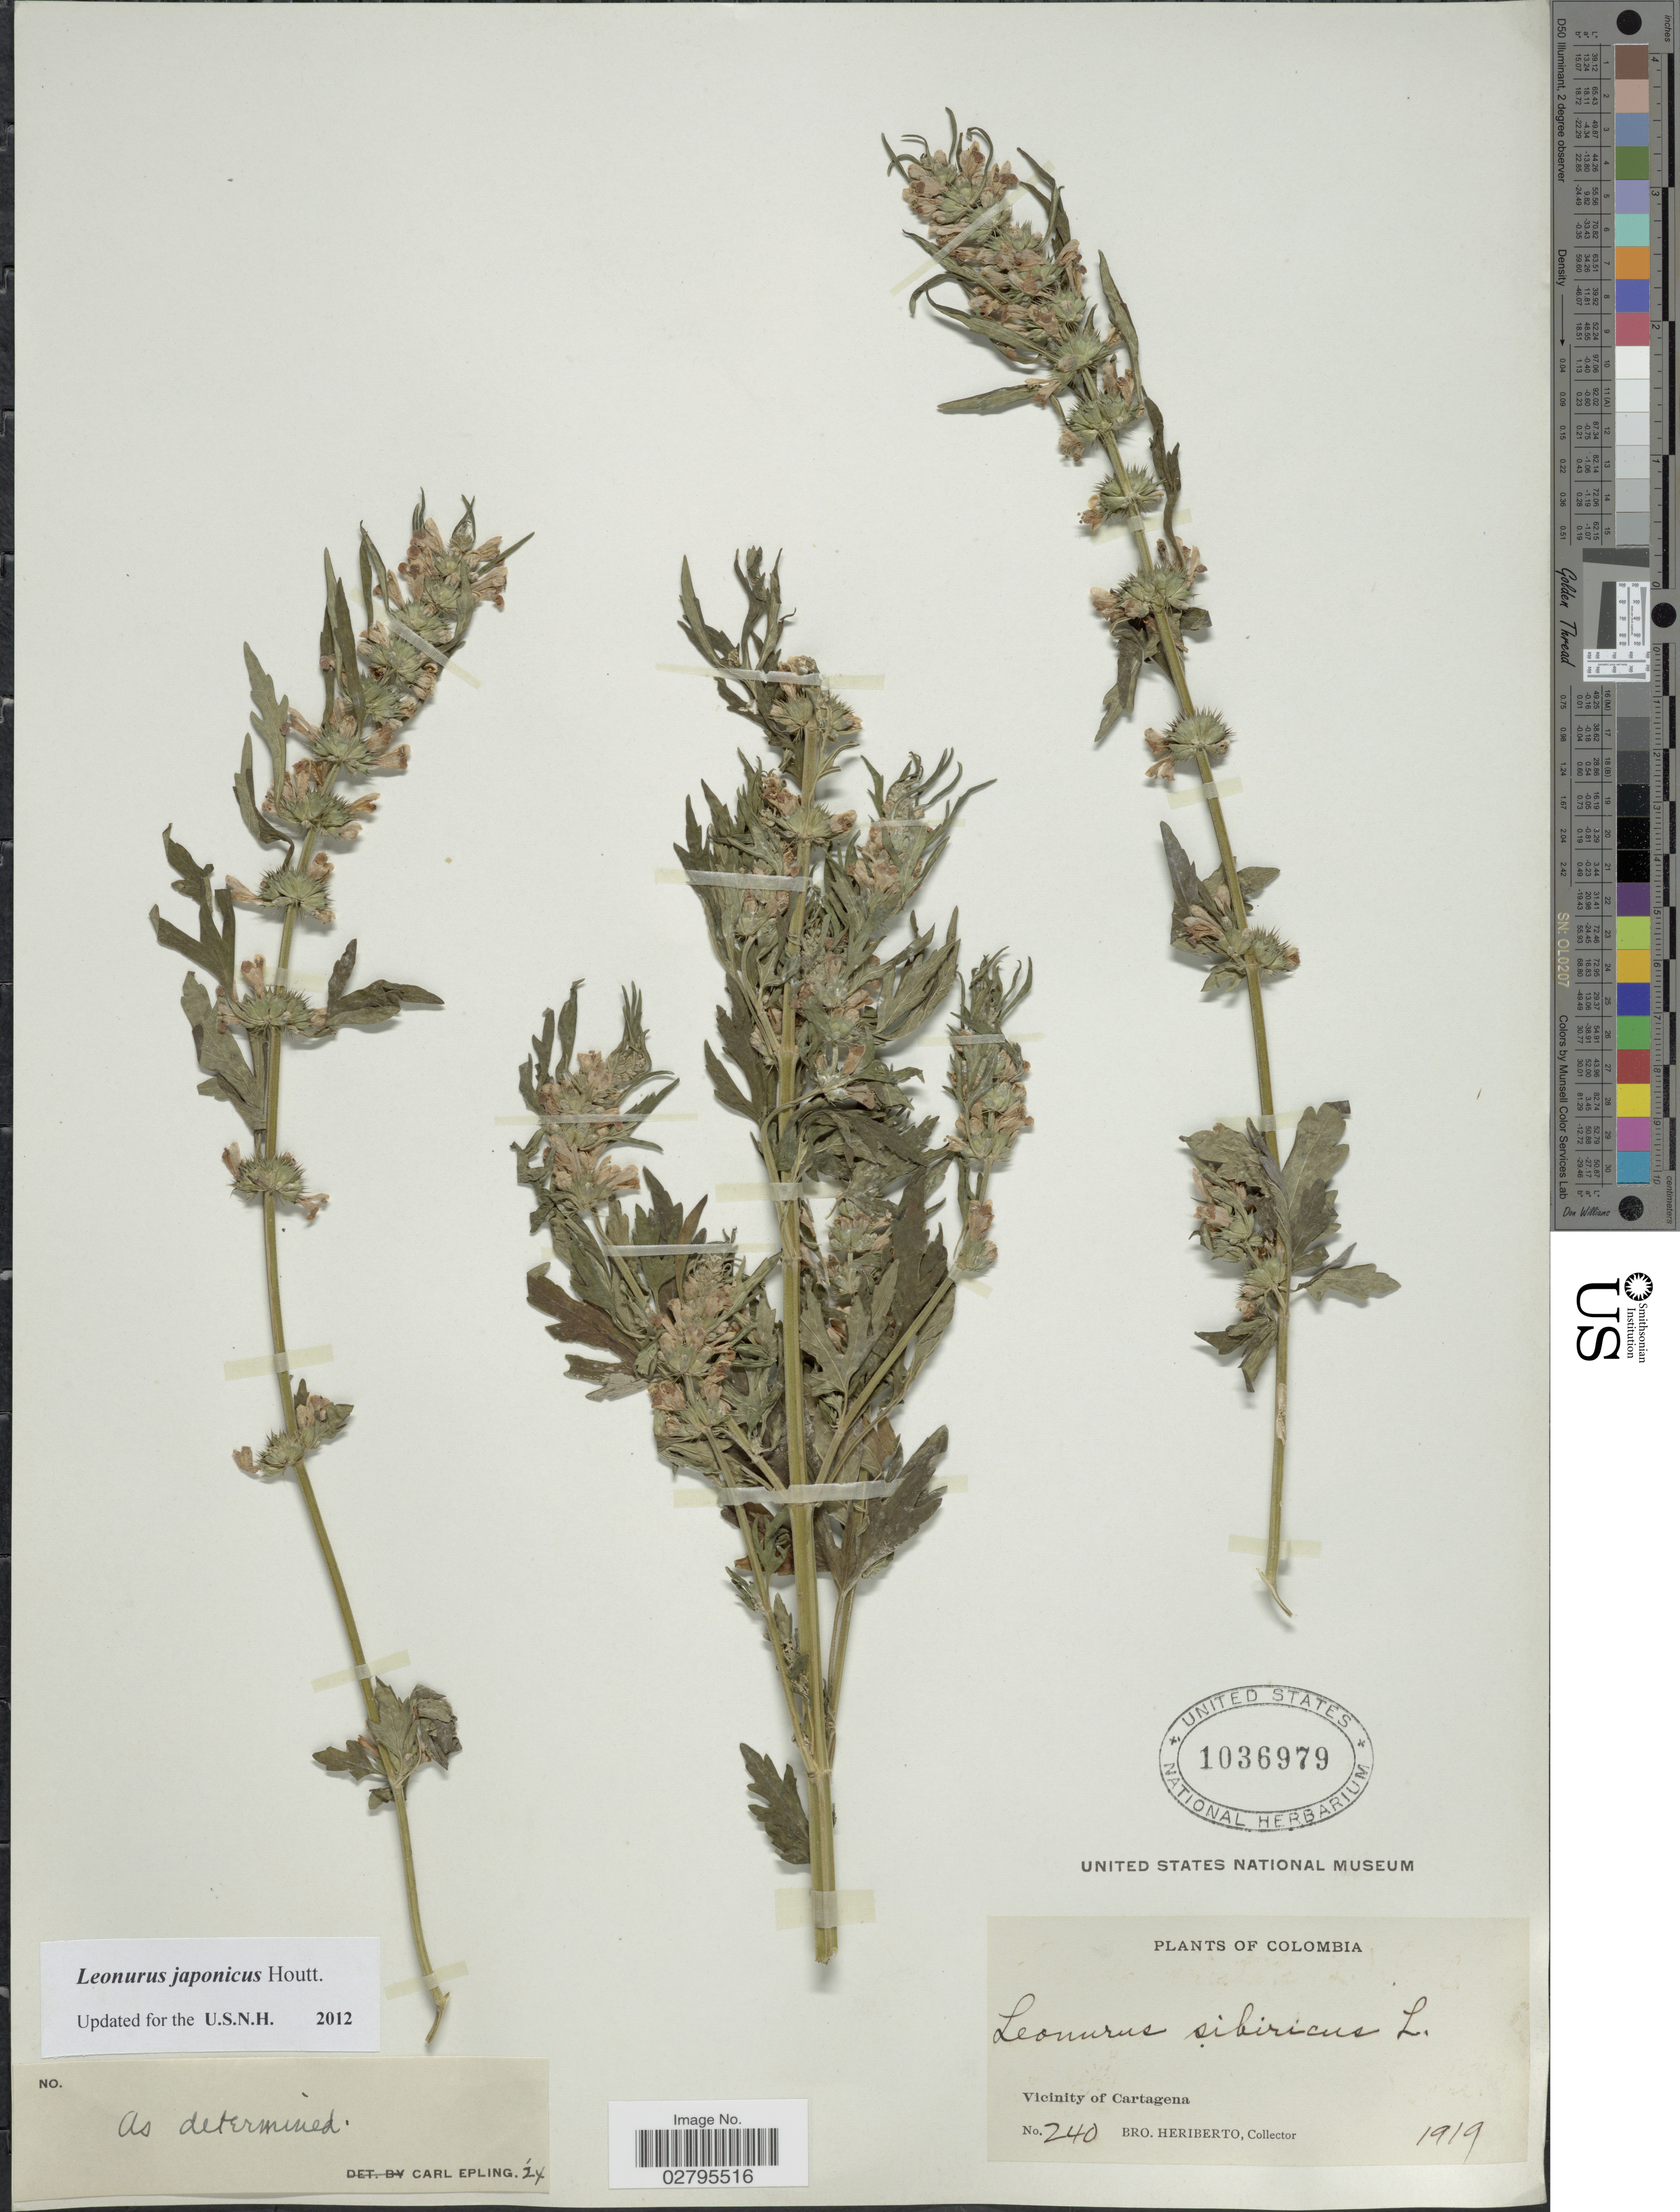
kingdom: Plantae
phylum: Tracheophyta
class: Magnoliopsida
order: Lamiales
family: Lamiaceae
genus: Leonurus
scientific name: Leonurus japonicus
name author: Houtt.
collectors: B. Heriberto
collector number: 240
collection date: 1919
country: Colombia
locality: Vicinity of Cartagena.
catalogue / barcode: US 1036979